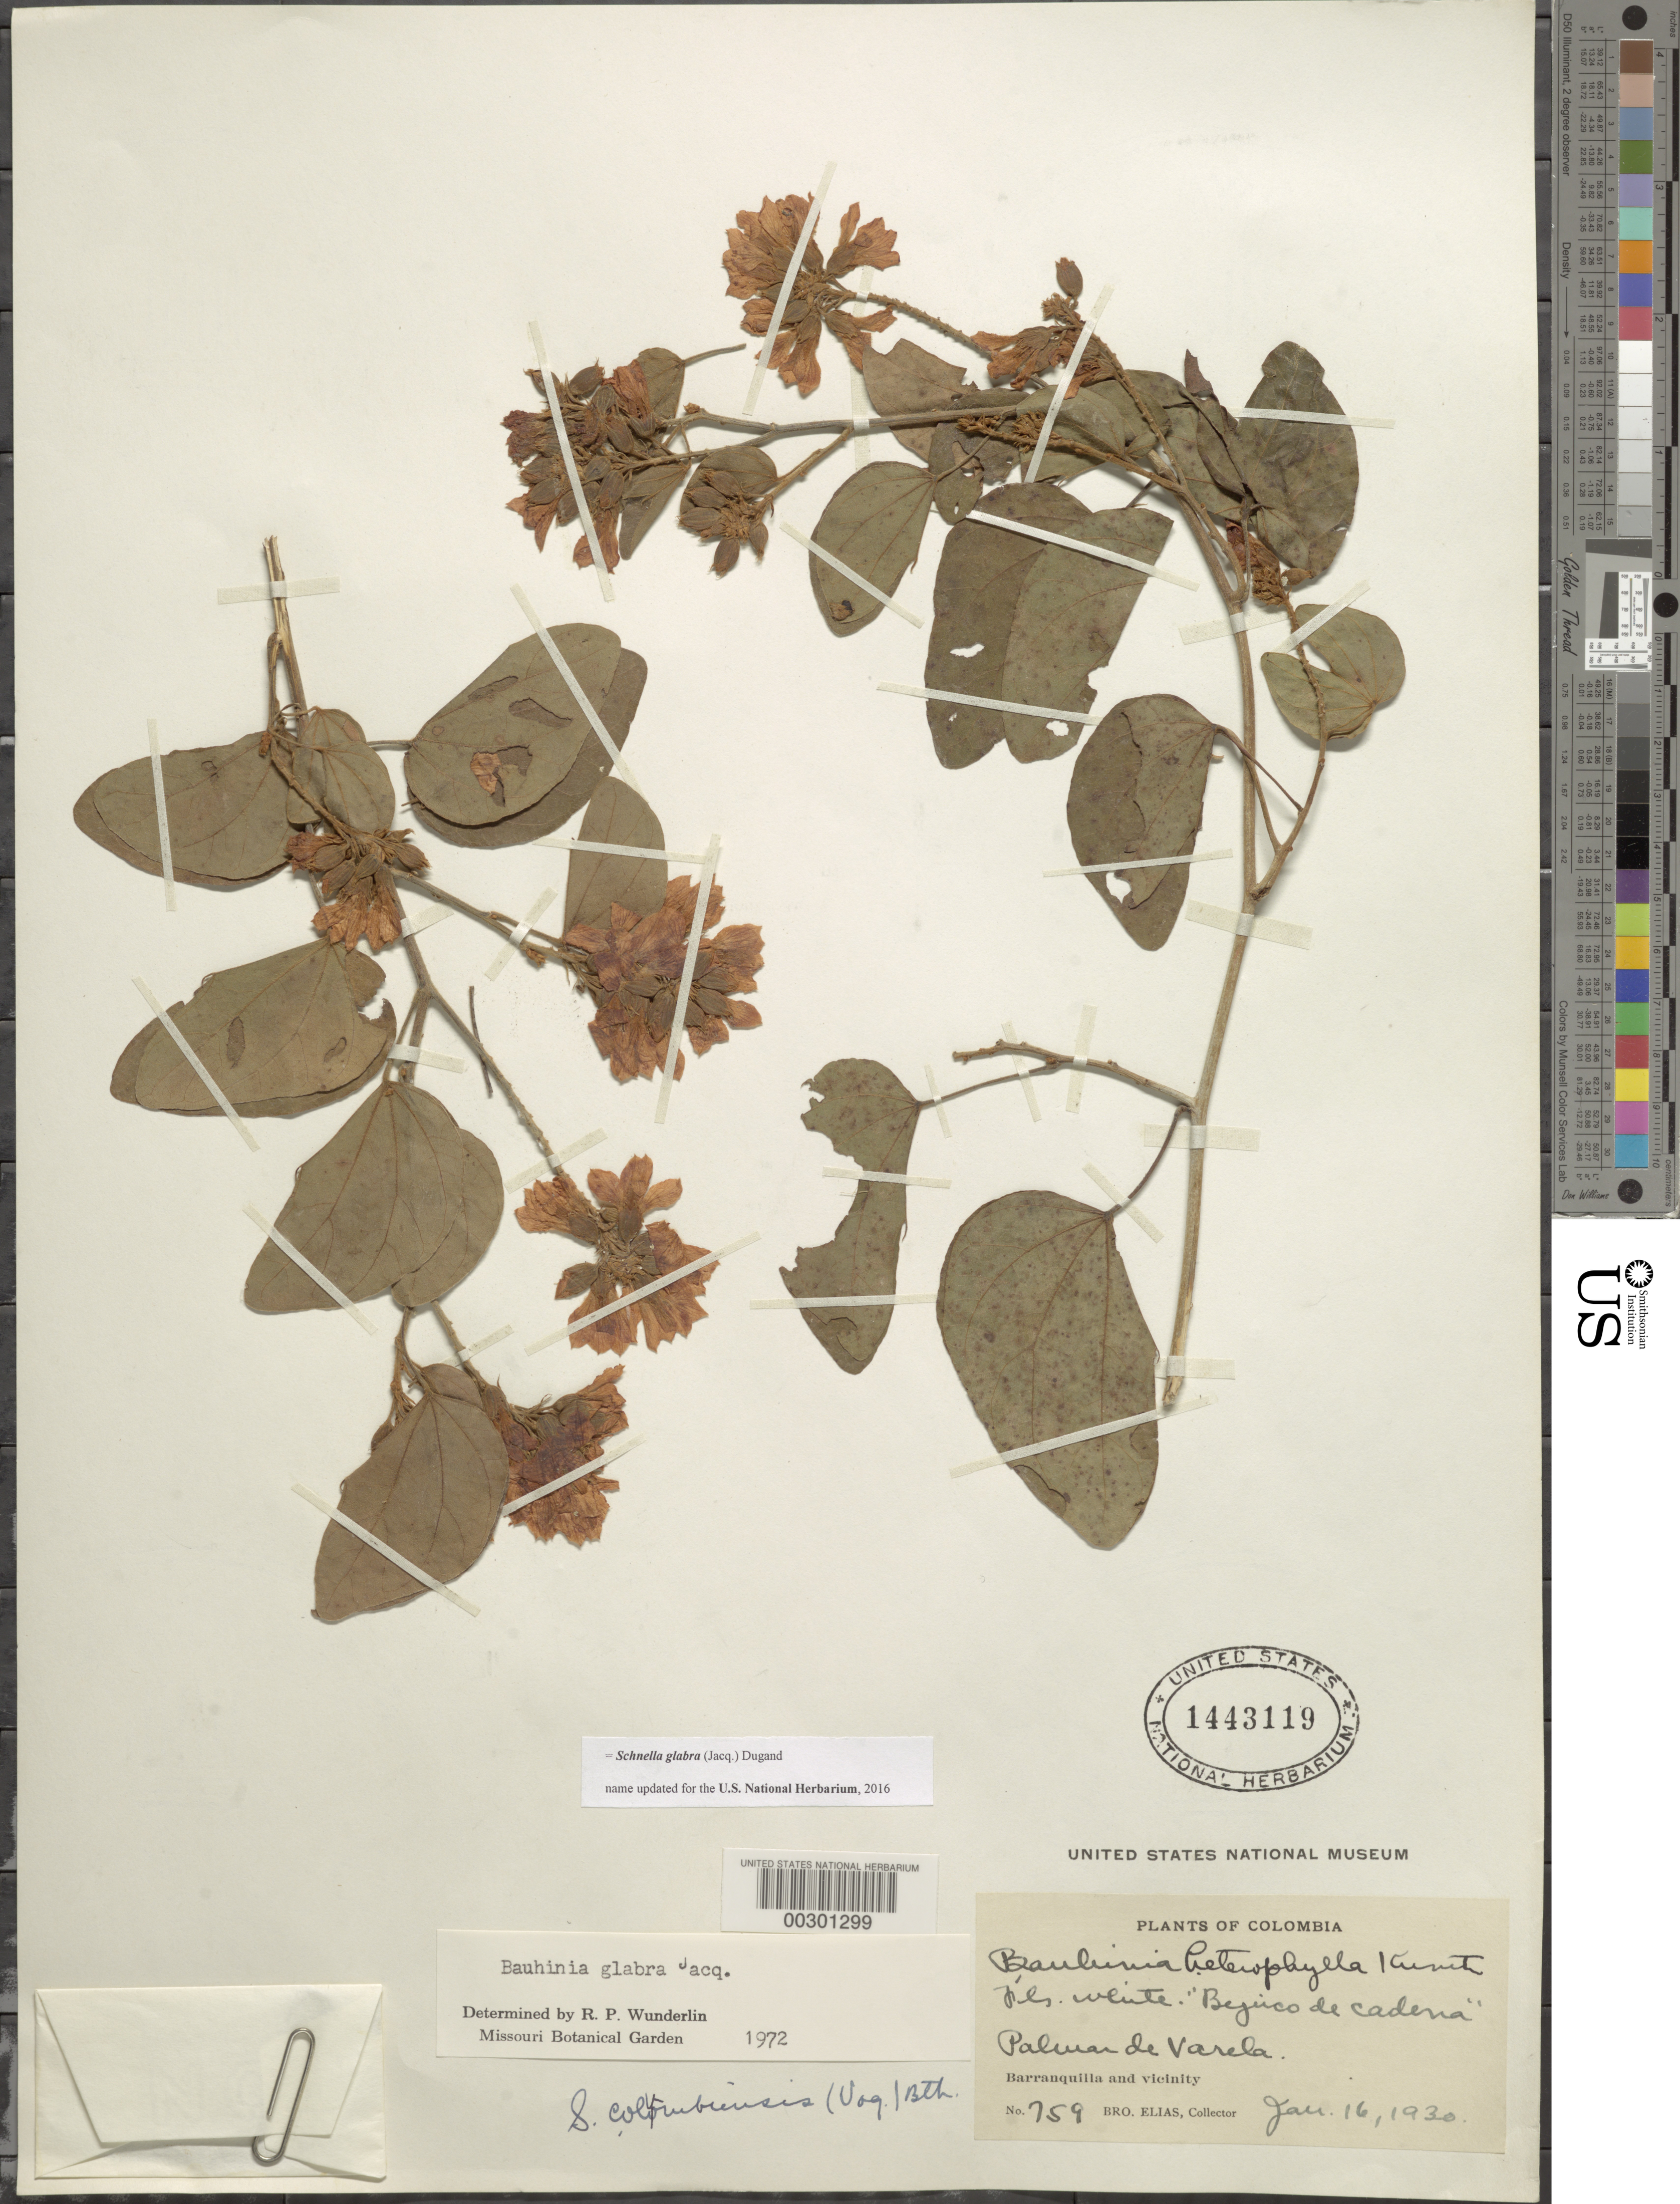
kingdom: Plantae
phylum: Tracheophyta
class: Magnoliopsida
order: Fabales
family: Fabaceae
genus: Schnella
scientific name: Schnella glabra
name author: (Jacq.) Dugand G.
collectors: Bro. Elias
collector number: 759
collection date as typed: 16 Jan 1930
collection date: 1930-01-16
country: Colombia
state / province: Atlántico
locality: Palmar de Varela; Barranquilla and vicinity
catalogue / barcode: US 1443119